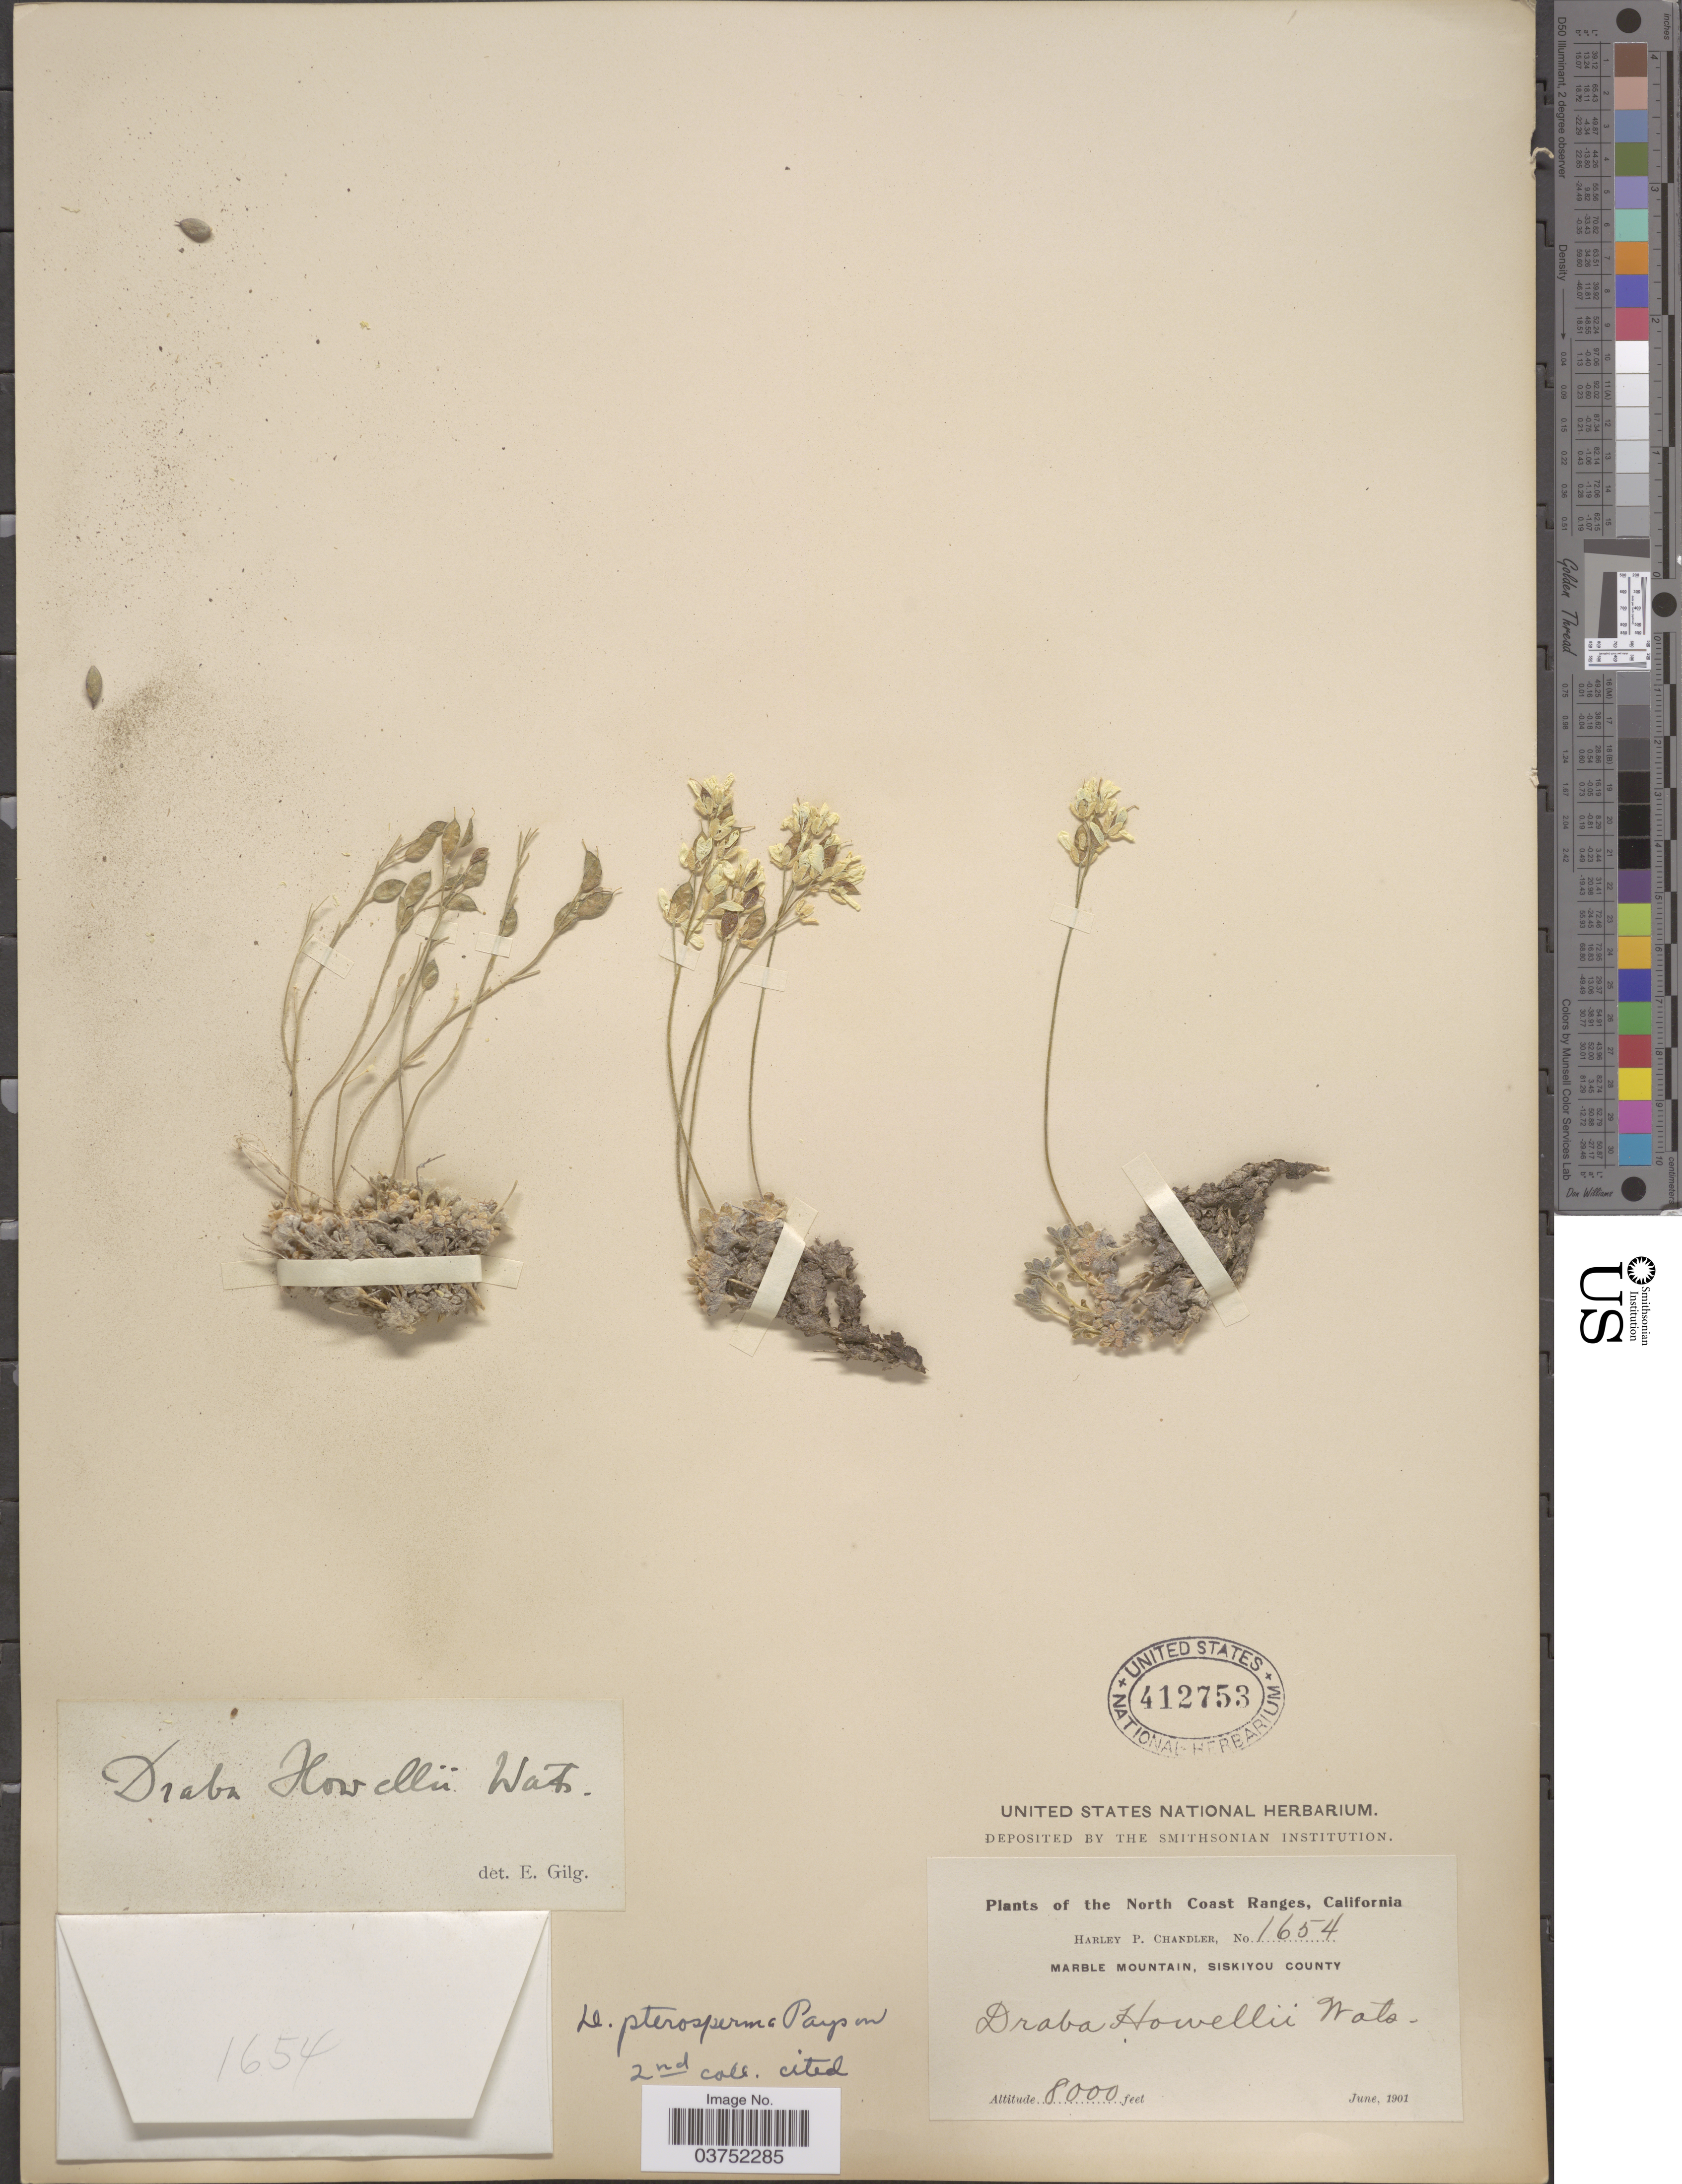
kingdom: Plantae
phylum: Tracheophyta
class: Magnoliopsida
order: Brassicales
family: Brassicaceae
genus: Draba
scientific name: Draba pterosperma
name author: Payson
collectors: H. Chandler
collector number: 1654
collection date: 1901-06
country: United States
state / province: California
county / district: Siskiyou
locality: North Coast Ranges. Marble Mountain, Siskiyou County.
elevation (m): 2438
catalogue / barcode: US 412753